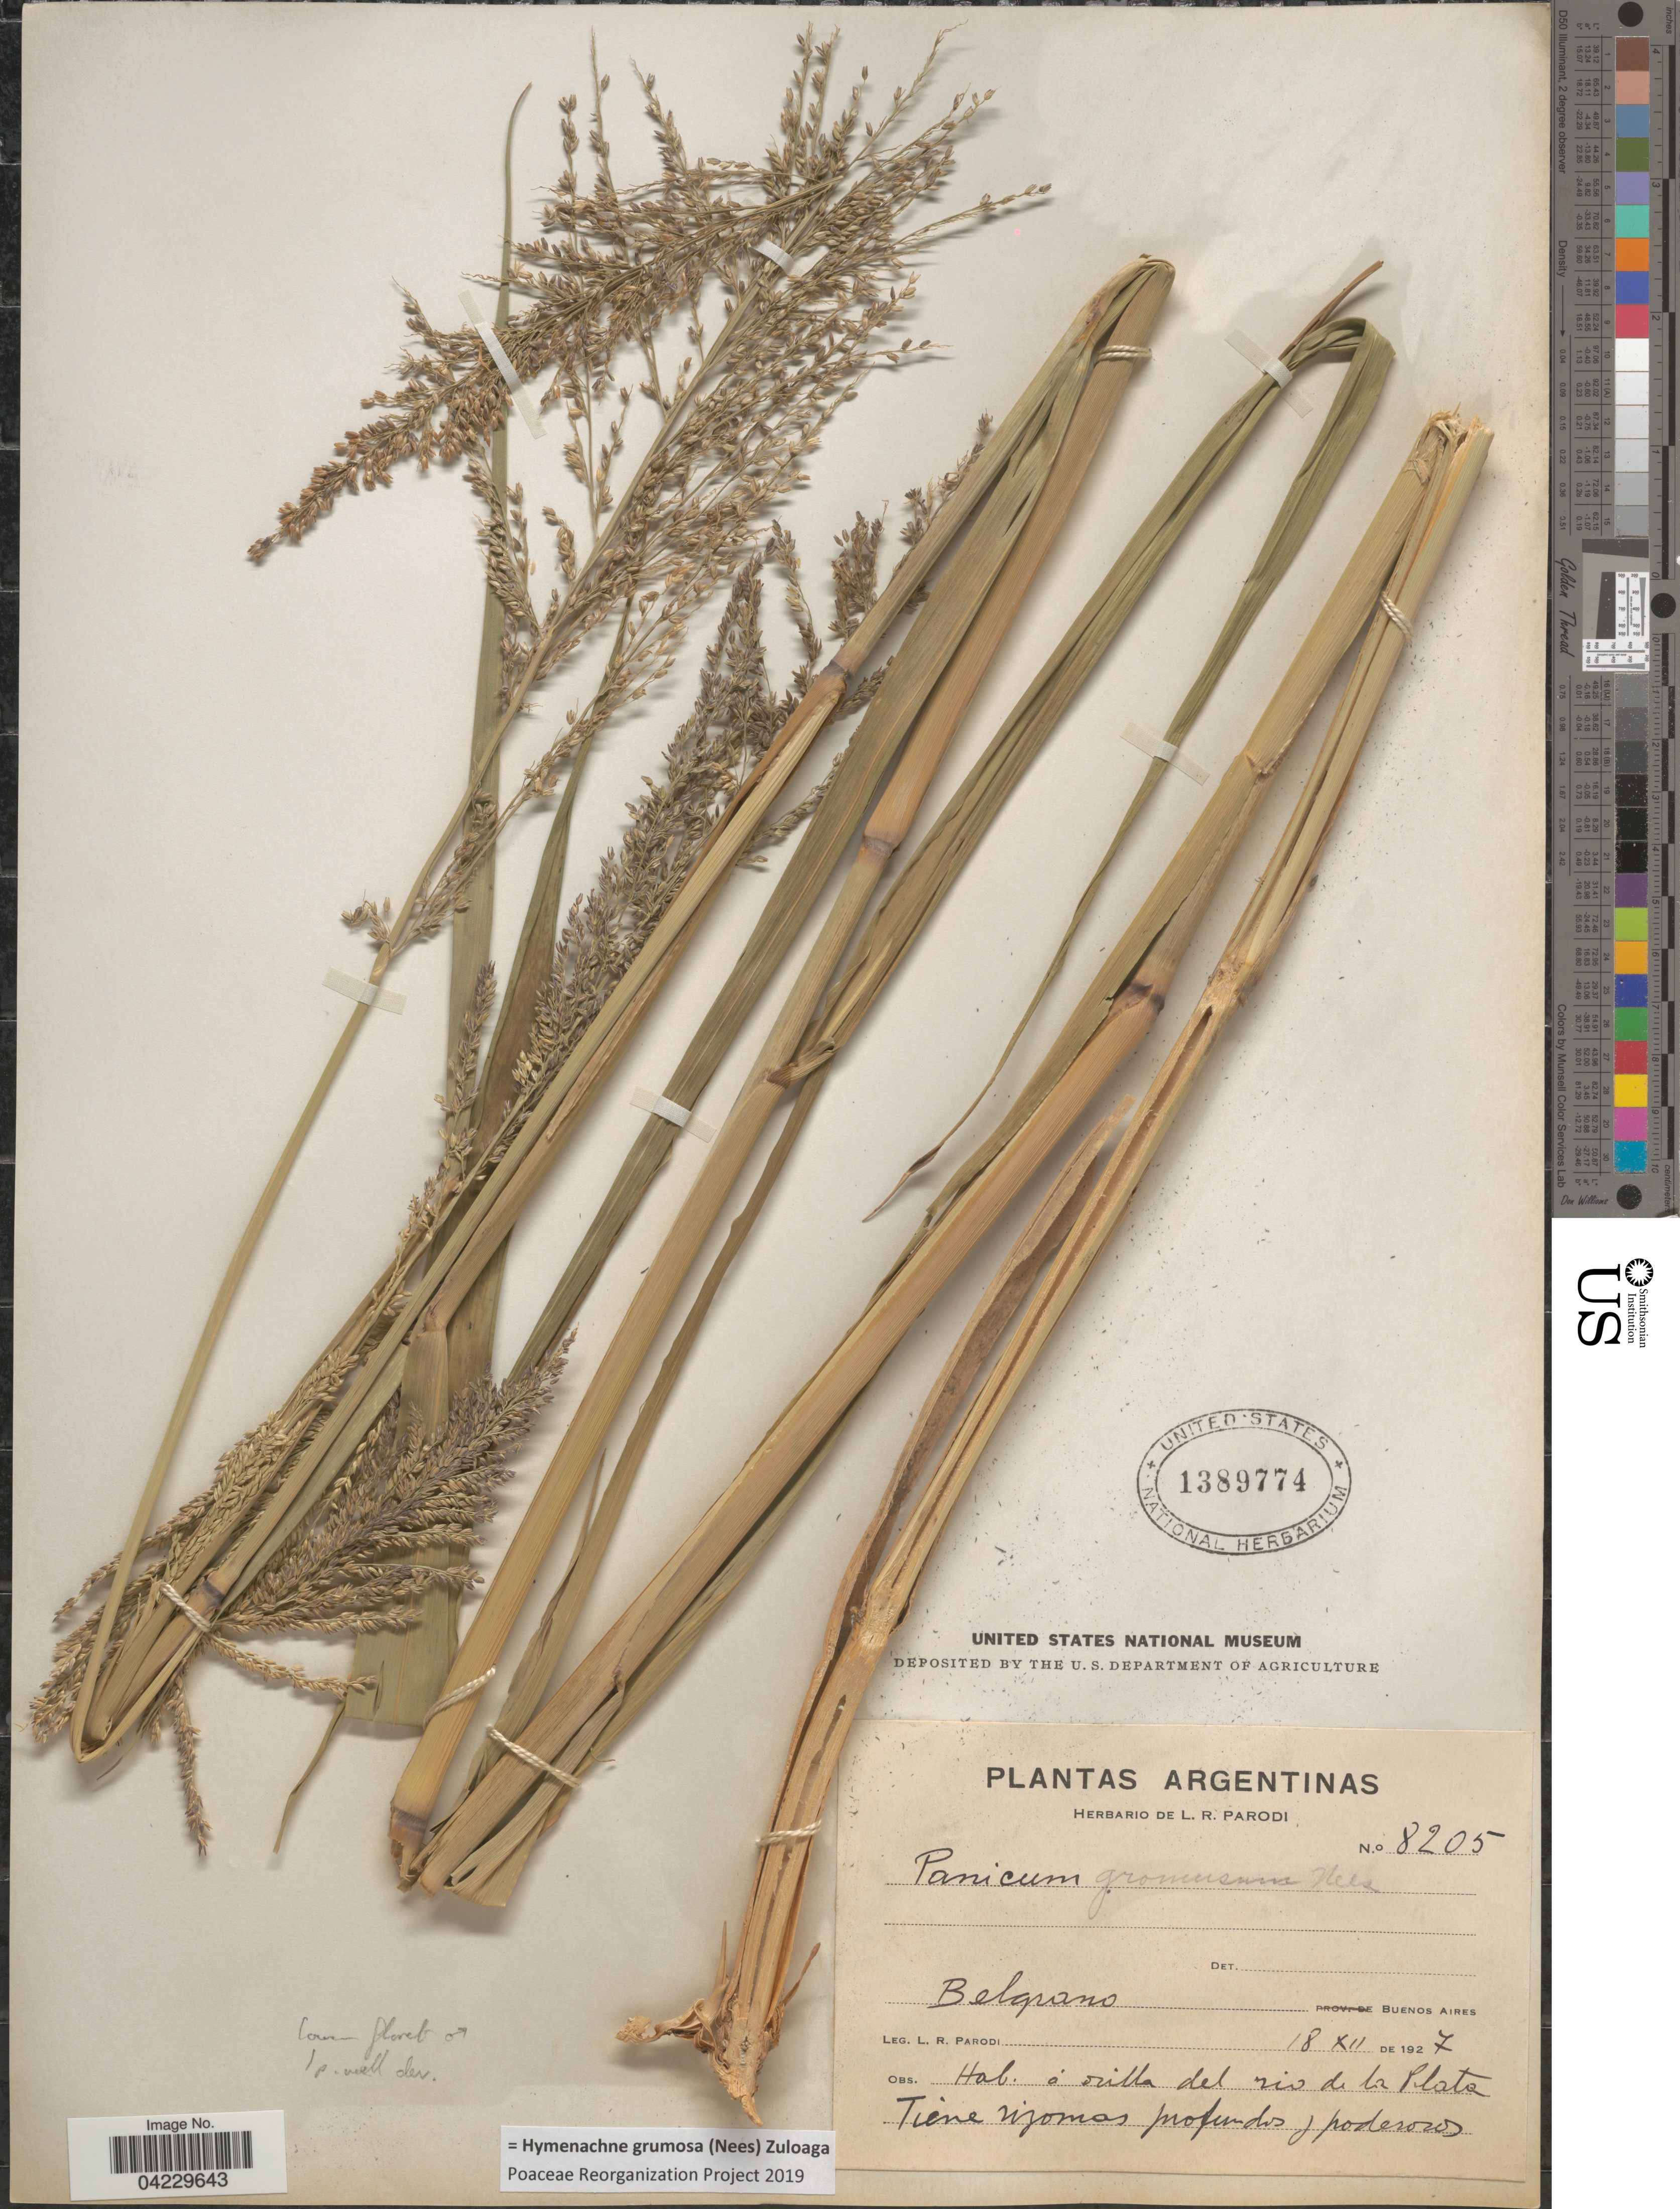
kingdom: Plantae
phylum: Tracheophyta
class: Liliopsida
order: Poales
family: Poaceae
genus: Hymenachne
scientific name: Hymenachne grumosa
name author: (Nees) Zuloaga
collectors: L. R. Parodi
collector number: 8205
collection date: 1927-12-18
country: Argentina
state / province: Buenos Aires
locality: Belgrano. Á orilla del rio de la Plata.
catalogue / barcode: US 1389774